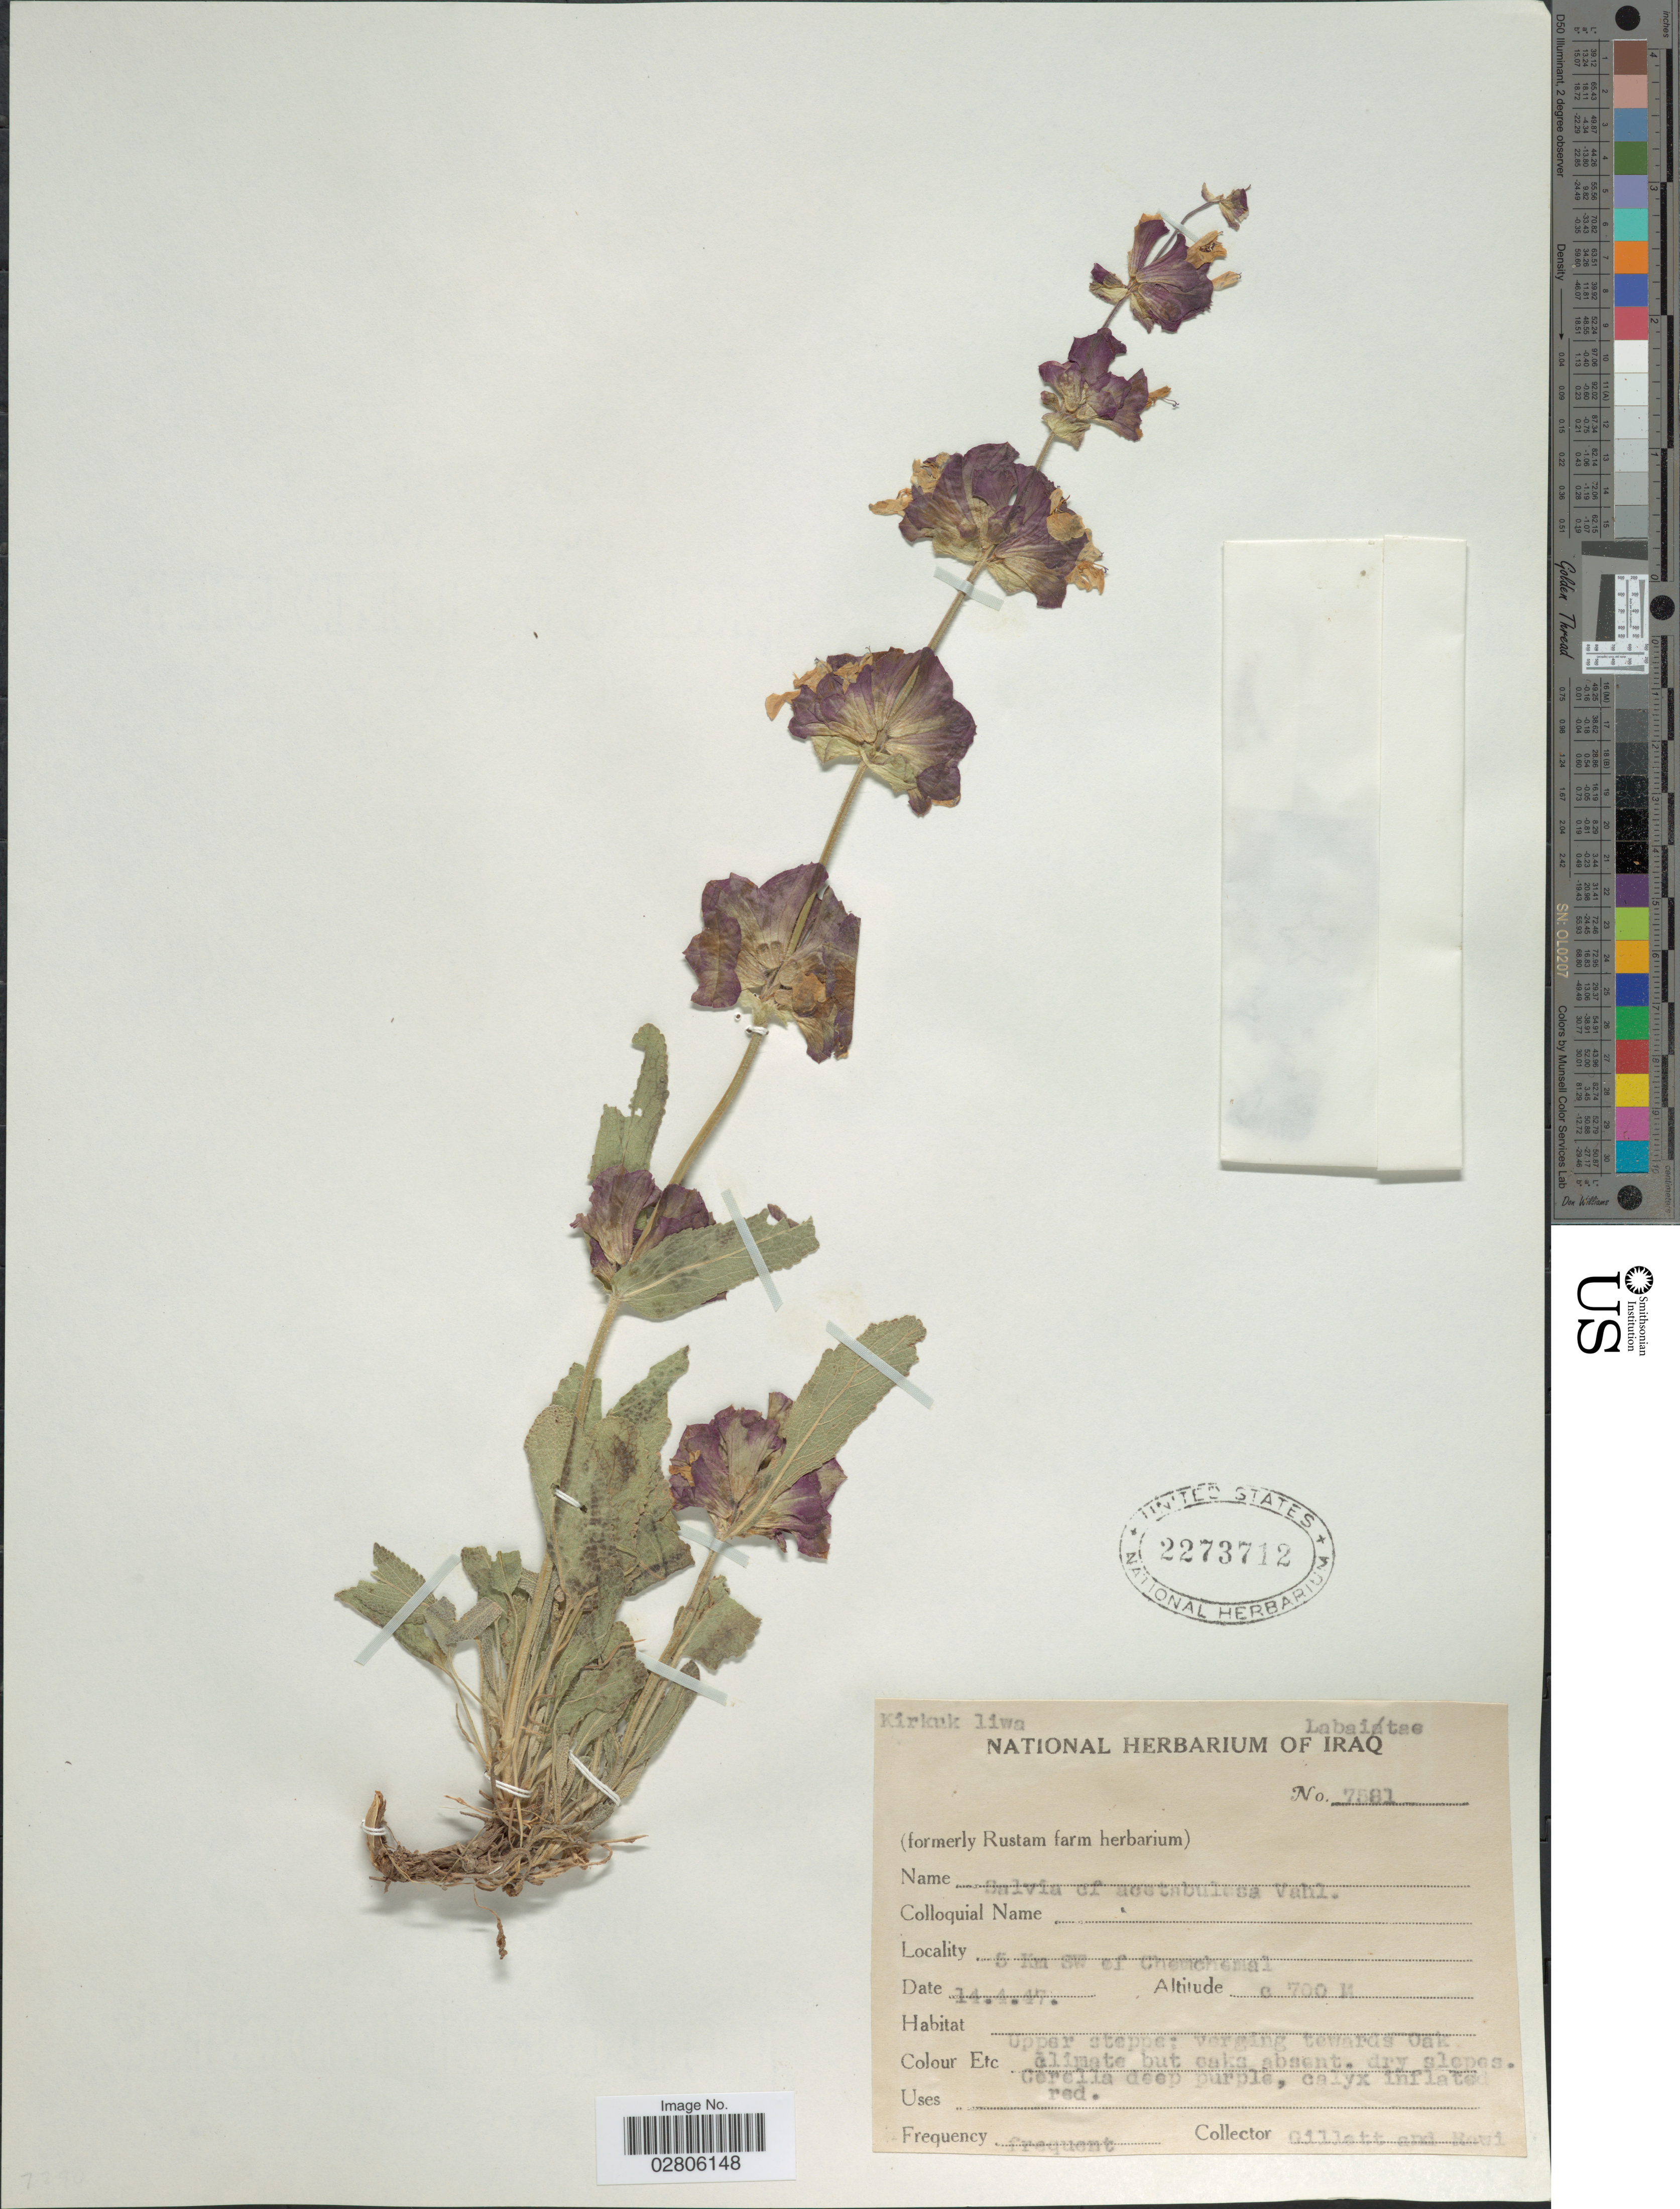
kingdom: Plantae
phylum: Tracheophyta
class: Magnoliopsida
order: Lamiales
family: Lamiaceae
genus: Salvia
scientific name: Salvia multicaulis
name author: Vahl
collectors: Gillett, -- & -. Rawi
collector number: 7581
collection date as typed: Transcribed d/m/y: 14/4/47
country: Iraq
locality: Kirkuk liwa, 5 Km SW of Chemchemal.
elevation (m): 700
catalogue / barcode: US 2273712